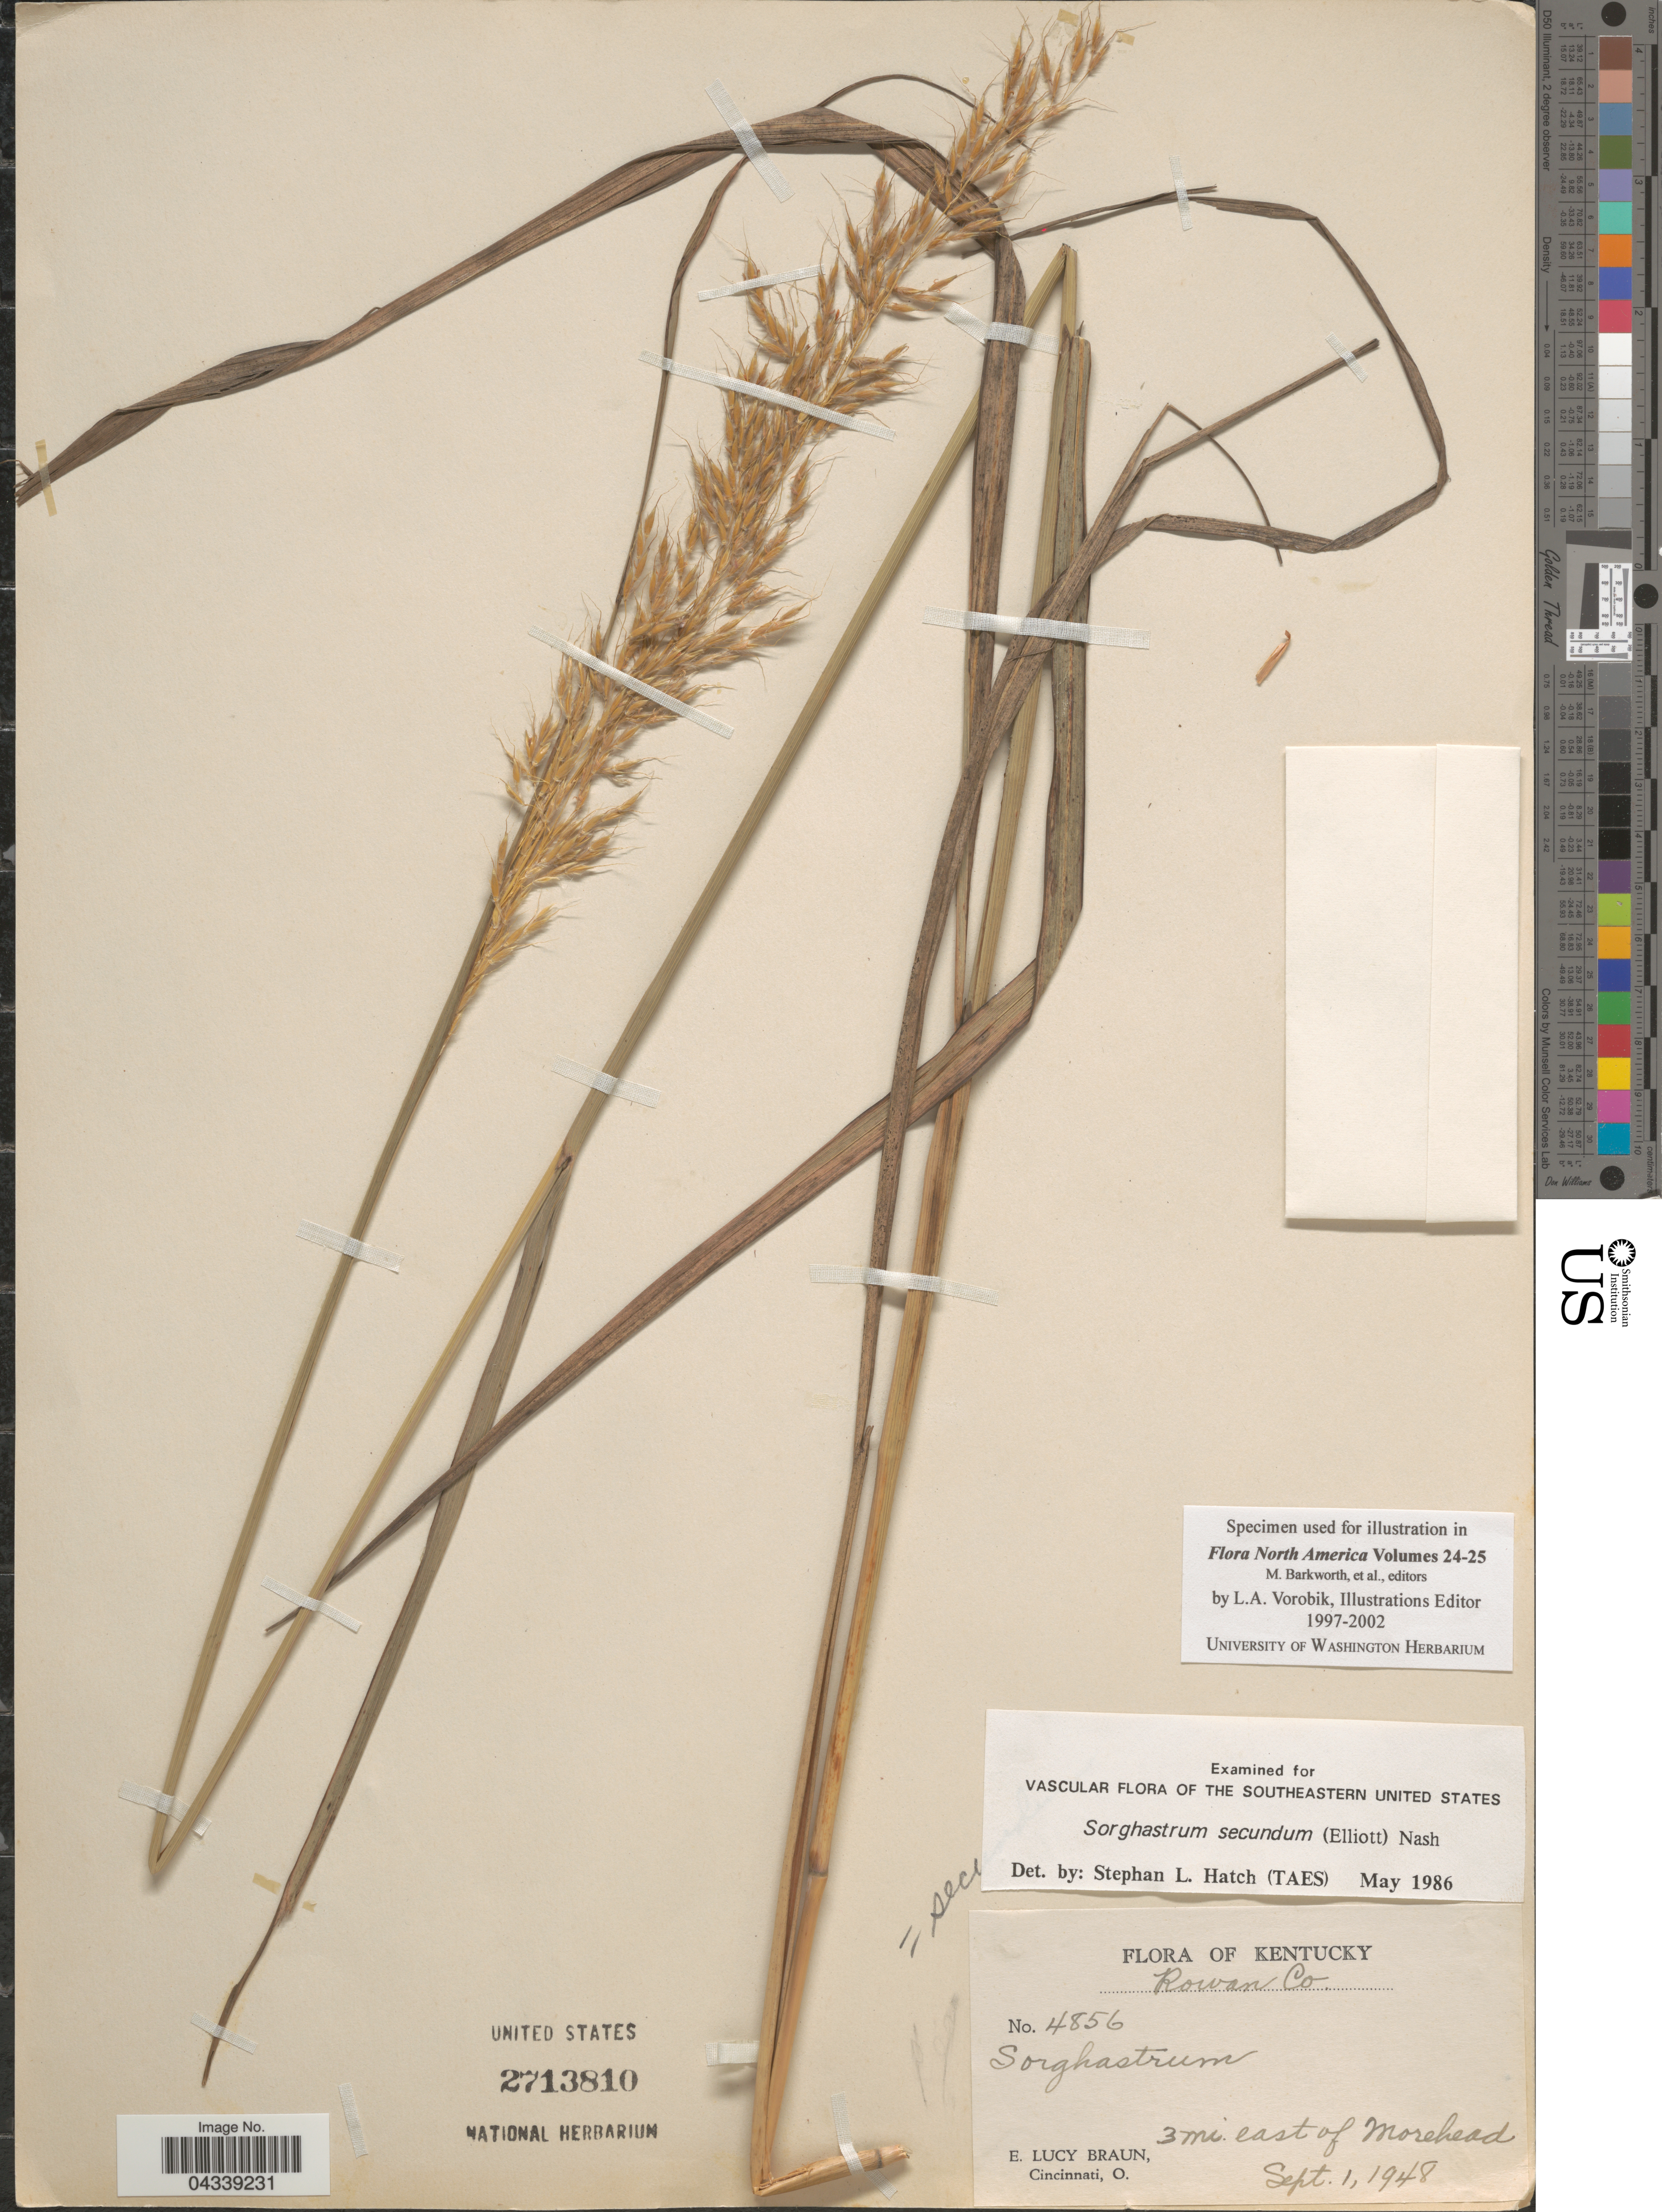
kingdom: Plantae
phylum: Tracheophyta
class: Liliopsida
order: Poales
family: Poaceae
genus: Sorghastrum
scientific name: Sorghastrum secundum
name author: (Elliott) Nash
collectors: E. L. Braun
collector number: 4856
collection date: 1948-09-01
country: United States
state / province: Kentucky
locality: Rowan Co. 3 mi. east of Morehead.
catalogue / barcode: US 2713810